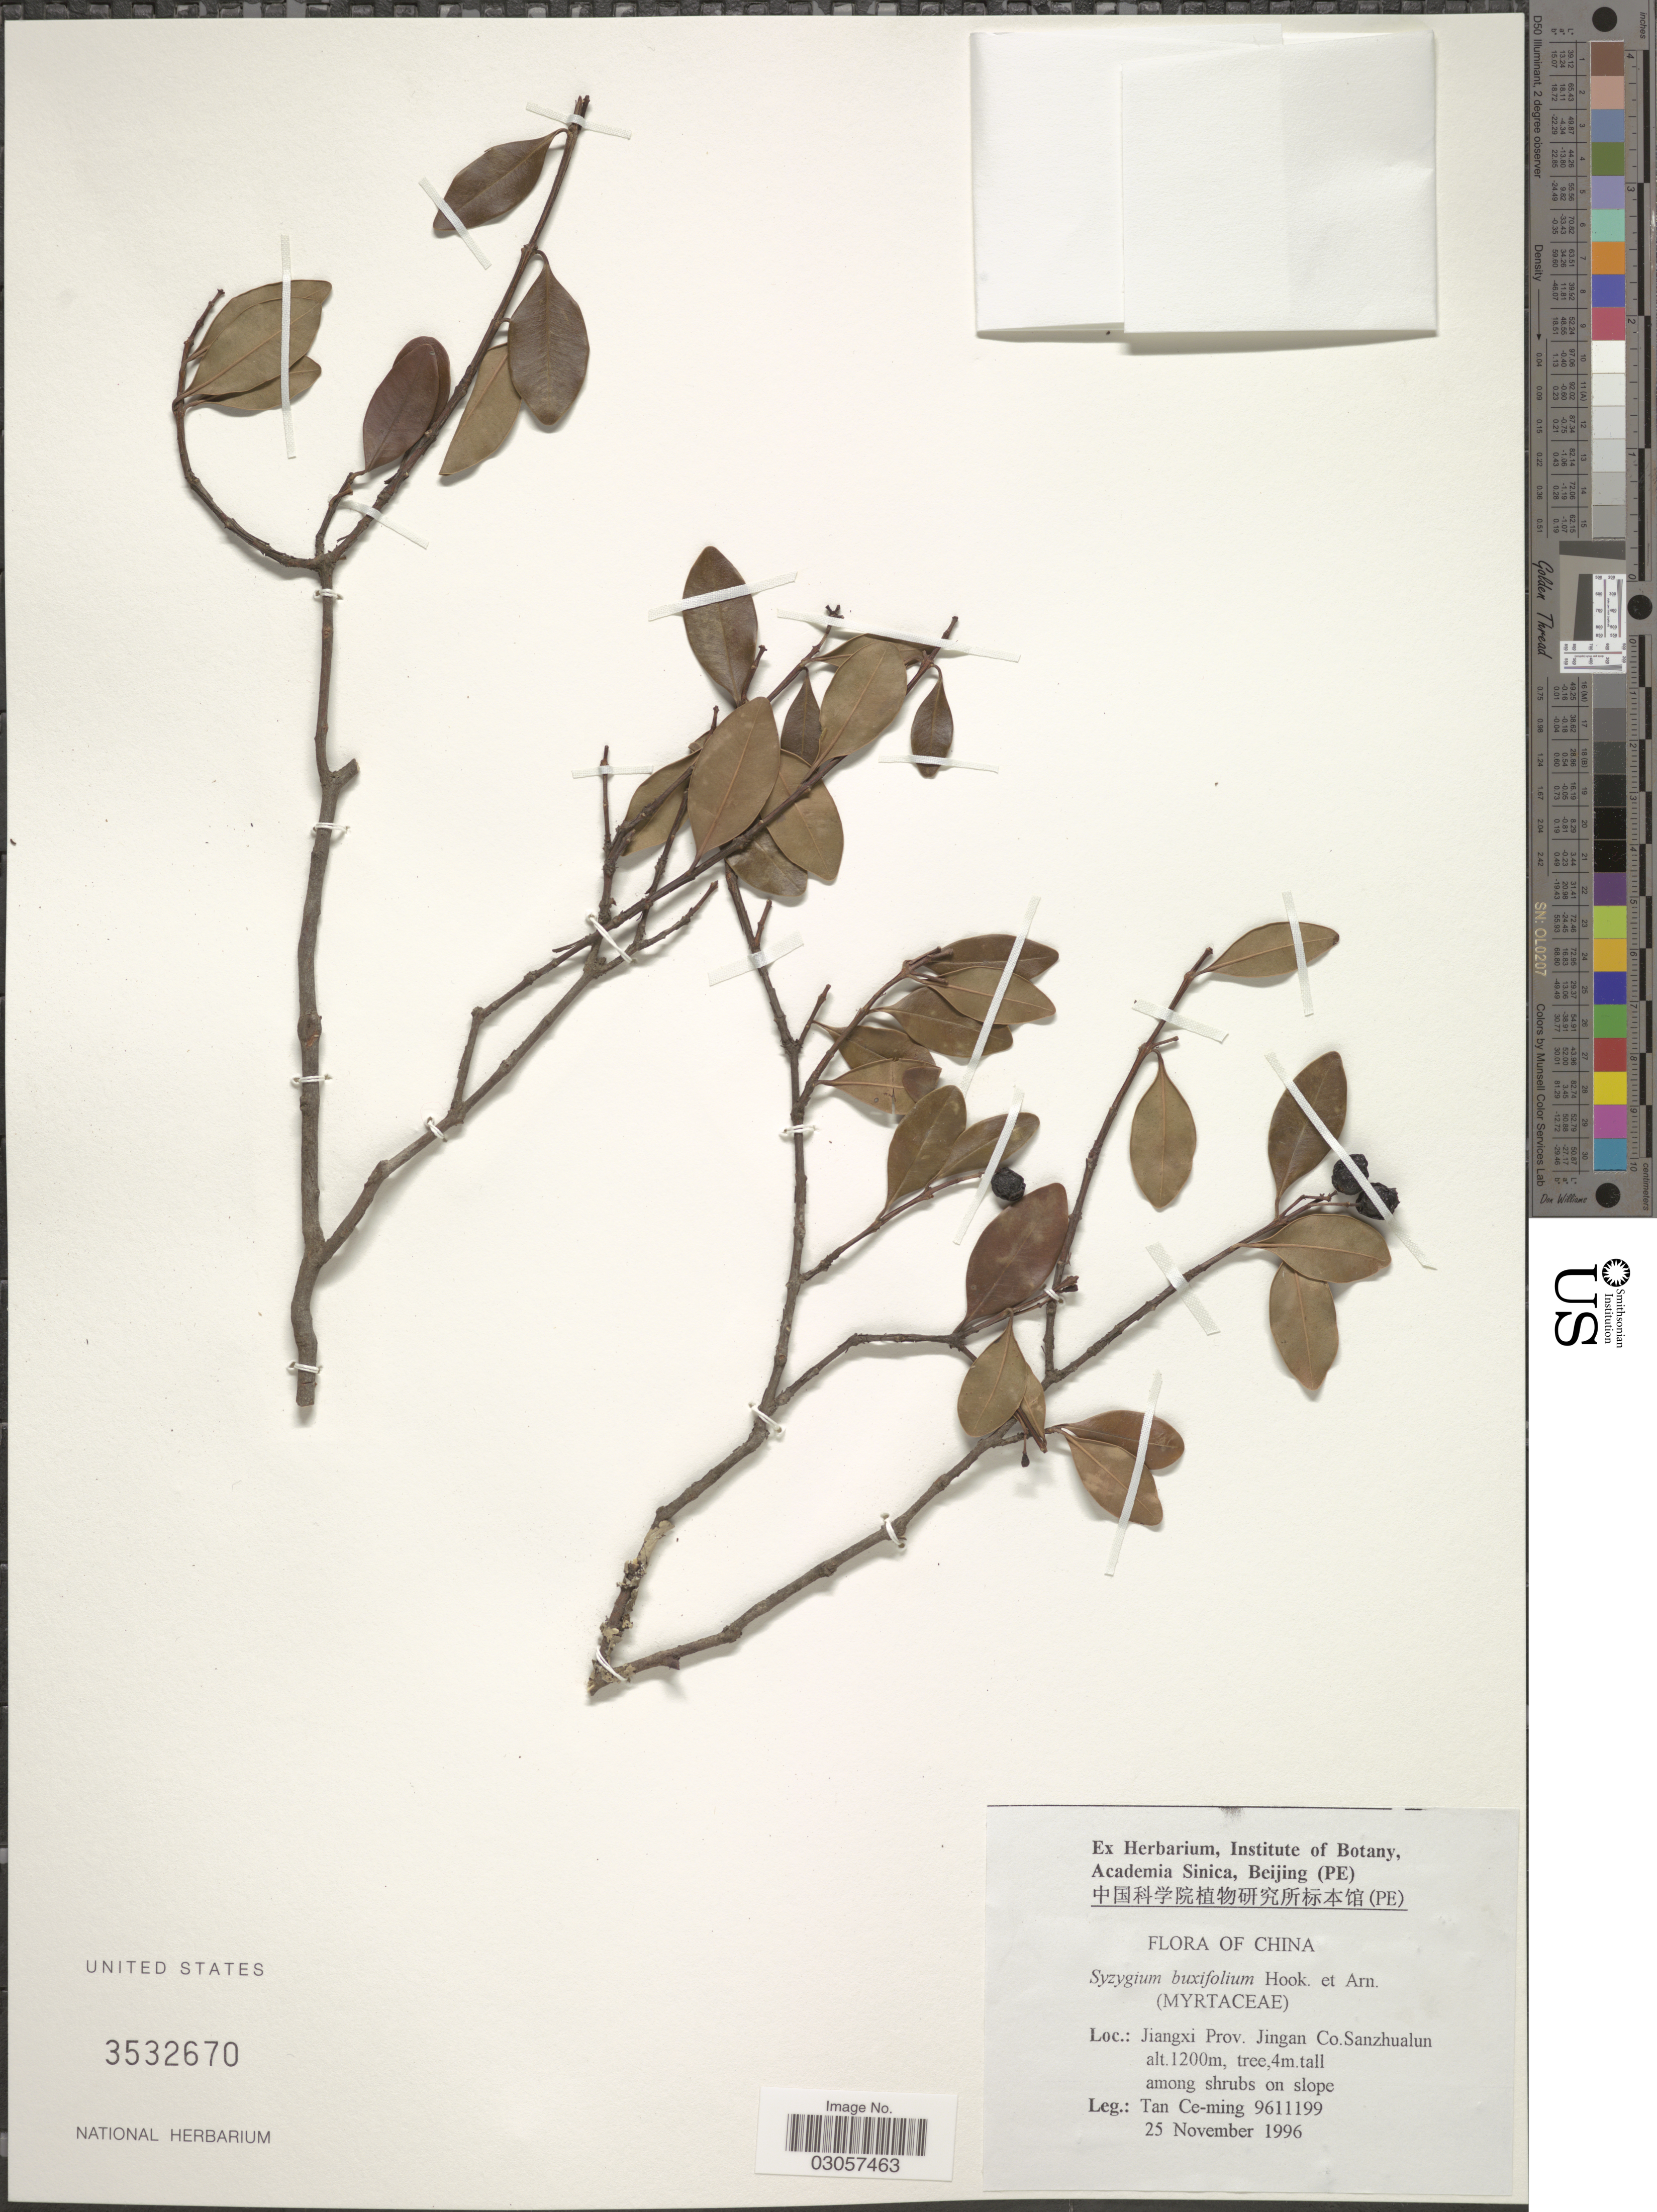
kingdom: Plantae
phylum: Tracheophyta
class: Magnoliopsida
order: Myrtales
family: Myrtaceae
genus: Syzygium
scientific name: Syzygium buxifolium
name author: Hook. & Arn.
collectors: Tan Ce-Ming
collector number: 9611199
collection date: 1996-11-25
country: China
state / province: Jiangxi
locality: Jiangxi Prov. Jingan Co. Sanzhualun.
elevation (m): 1200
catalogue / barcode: US 3532670